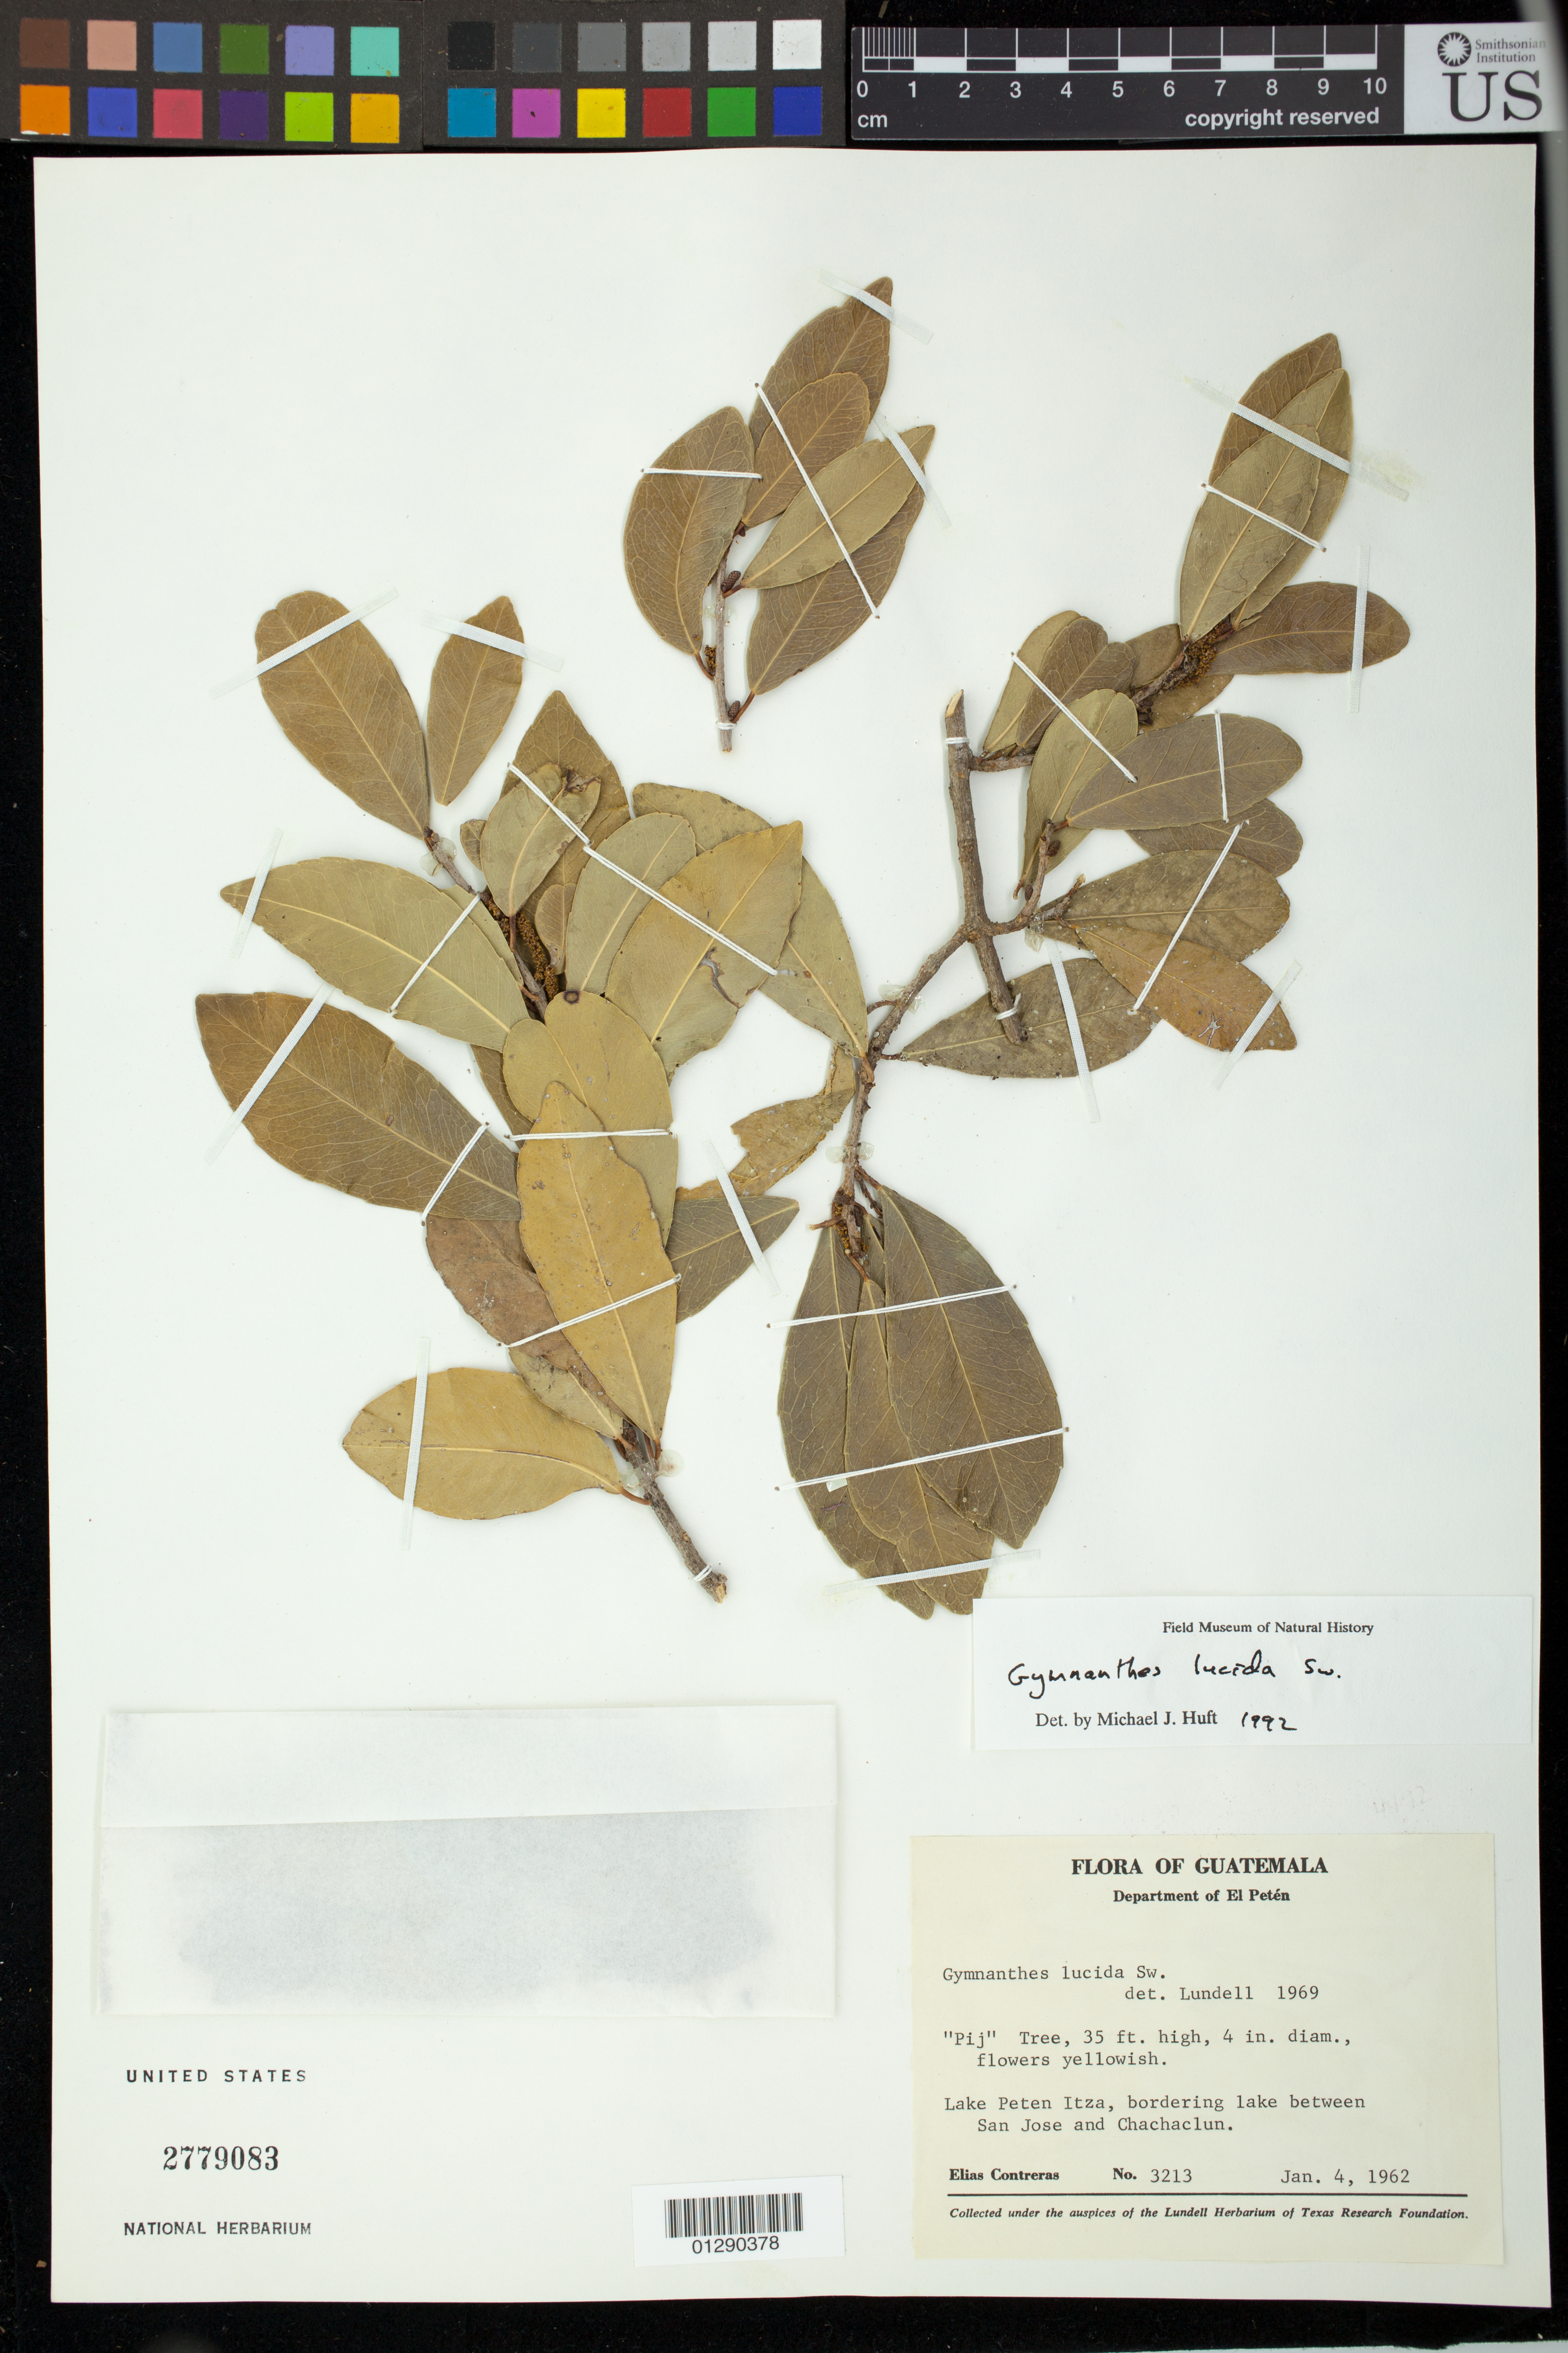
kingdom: Plantae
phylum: Tracheophyta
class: Magnoliopsida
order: Malpighiales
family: Euphorbiaceae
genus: Gymnanthes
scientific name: Gymnanthes lucida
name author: Sw.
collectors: E. Contreras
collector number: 3213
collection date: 1962-01-04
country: Guatemala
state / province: El Petén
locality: Lake Peten Itza, bordering lake between San Jose and Chachalun.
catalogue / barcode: US 2779083